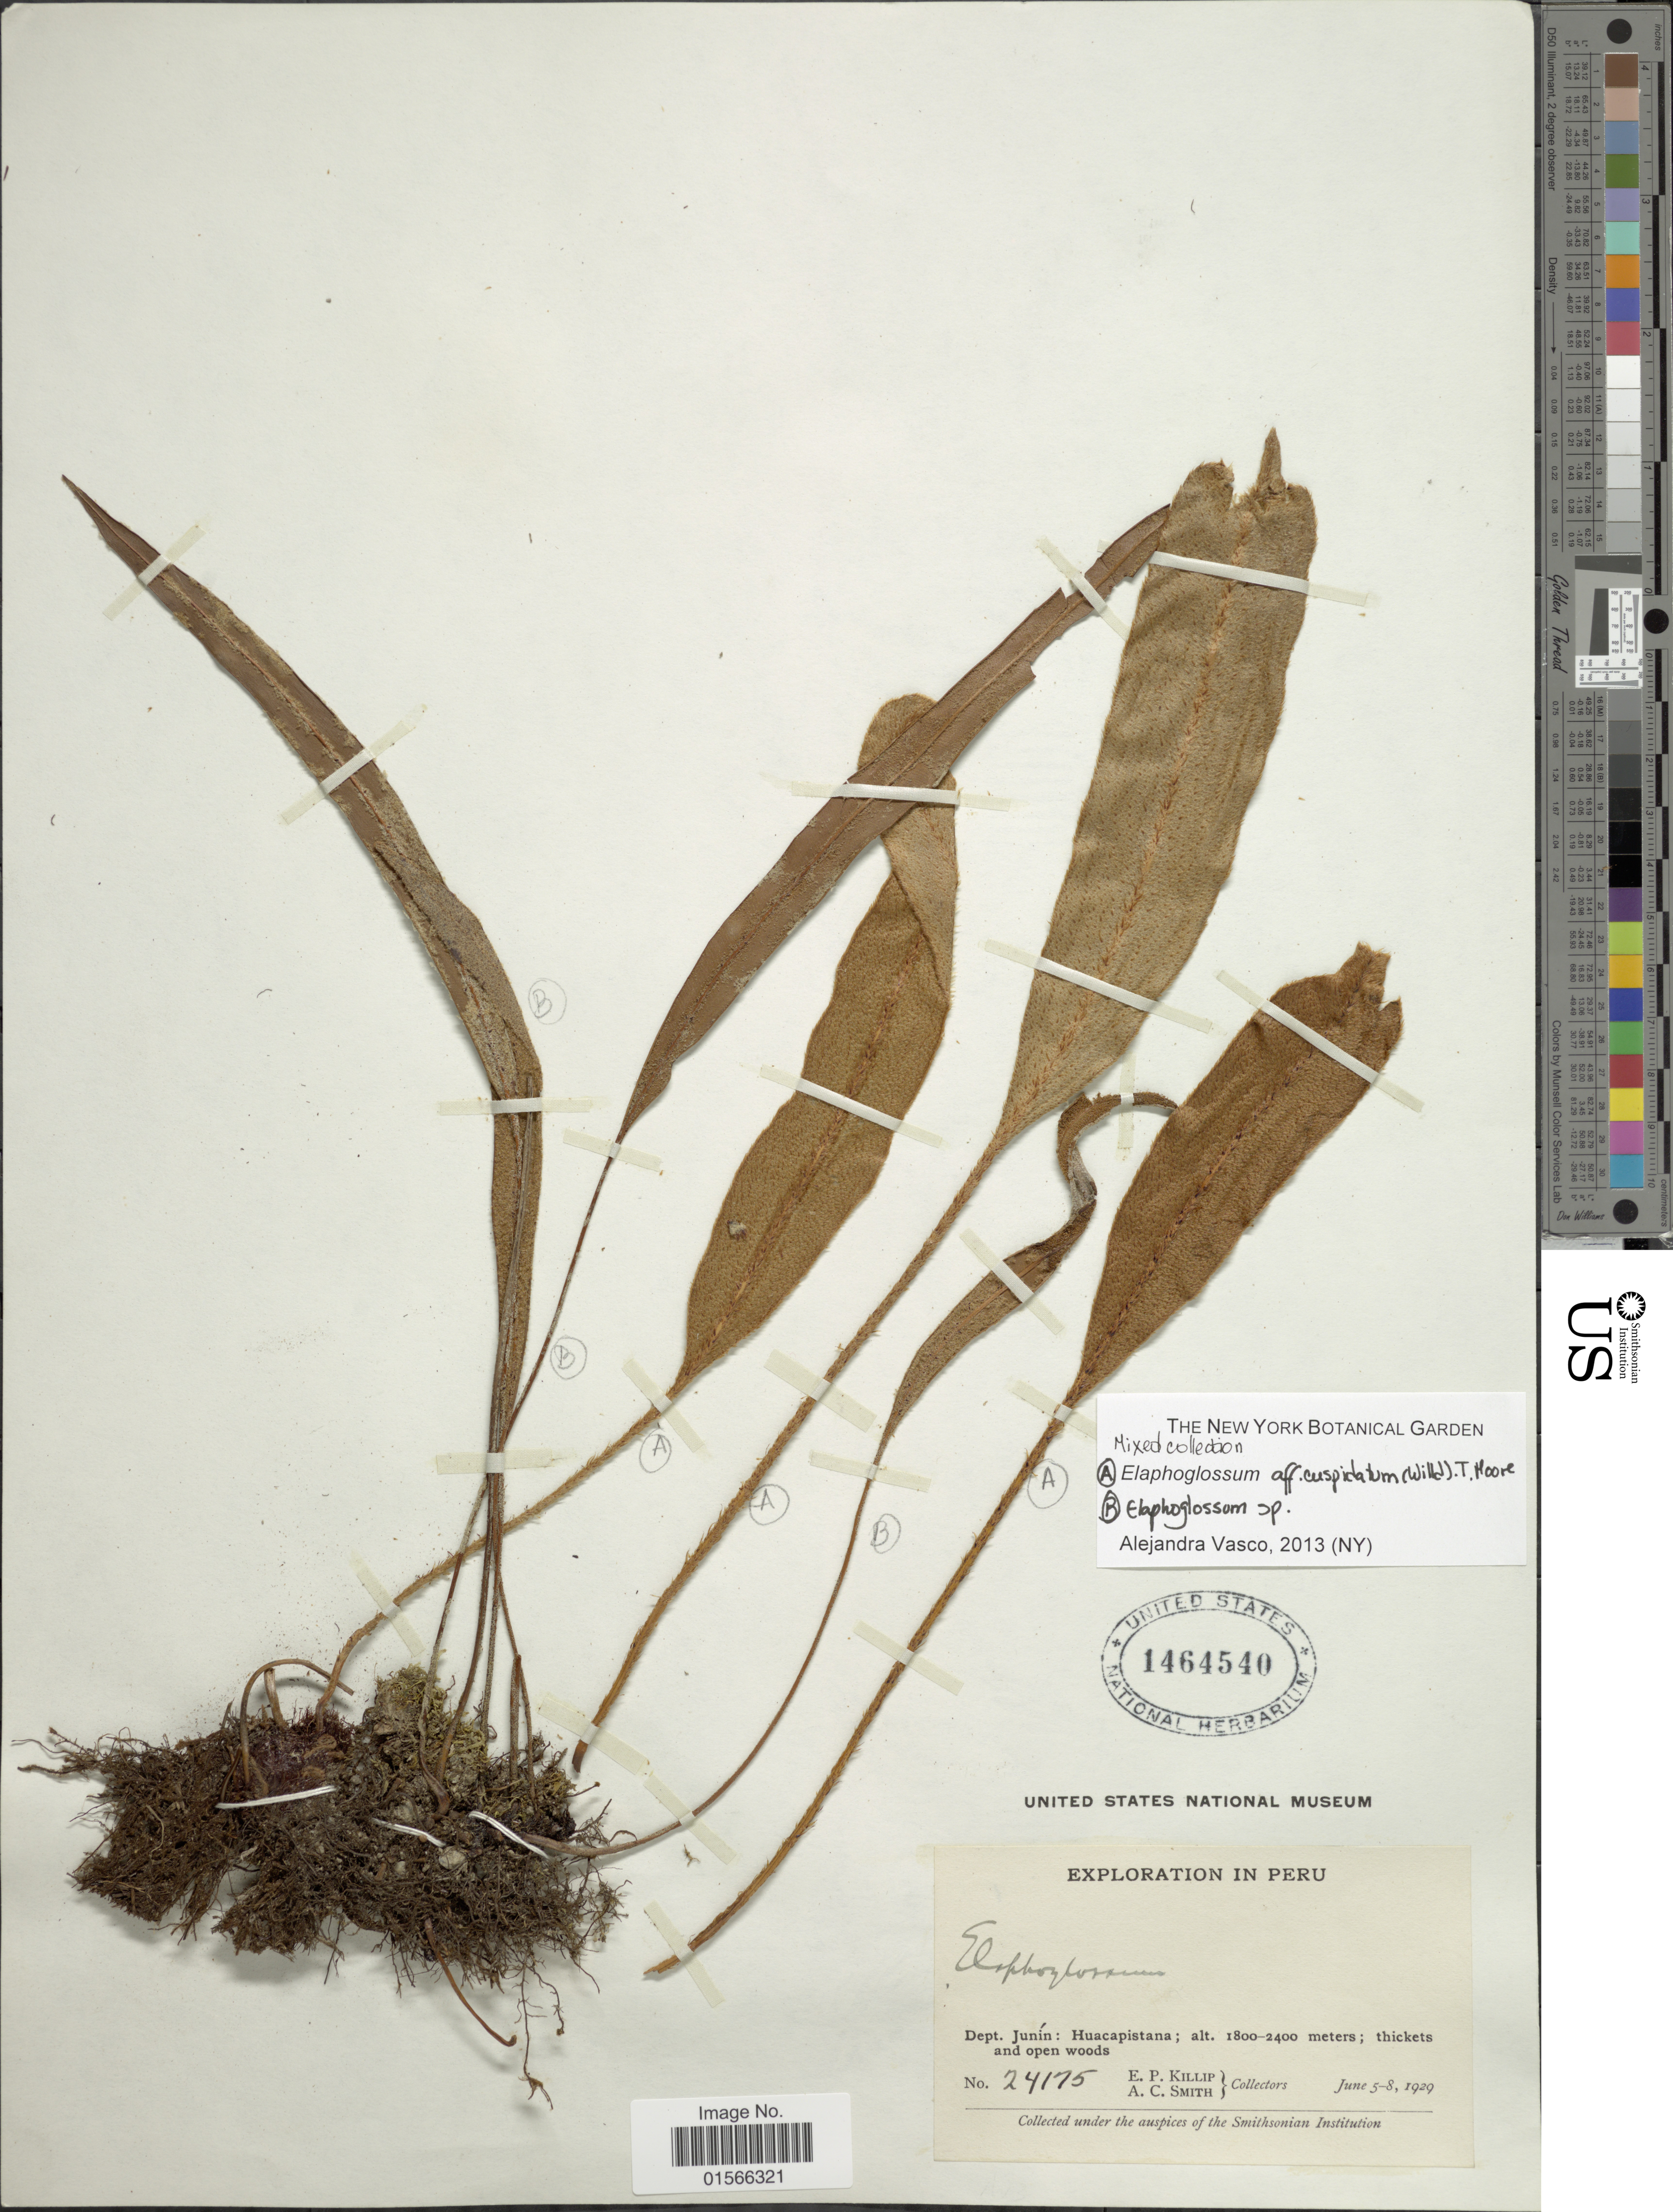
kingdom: Plantae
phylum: Tracheophyta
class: Polypodiopsida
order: Polypodiales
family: Dryopteridaceae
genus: Elaphoglossum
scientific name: Elaphoglossum cuspidatum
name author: (Willd.) T. Moore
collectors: E. P. Killip & A. C. Smith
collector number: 24175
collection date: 1929-06-08/1929-08-05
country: Peru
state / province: Junín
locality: Dept. Junín: Huacapistana; thickets and open woods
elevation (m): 1800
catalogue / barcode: US 1464540